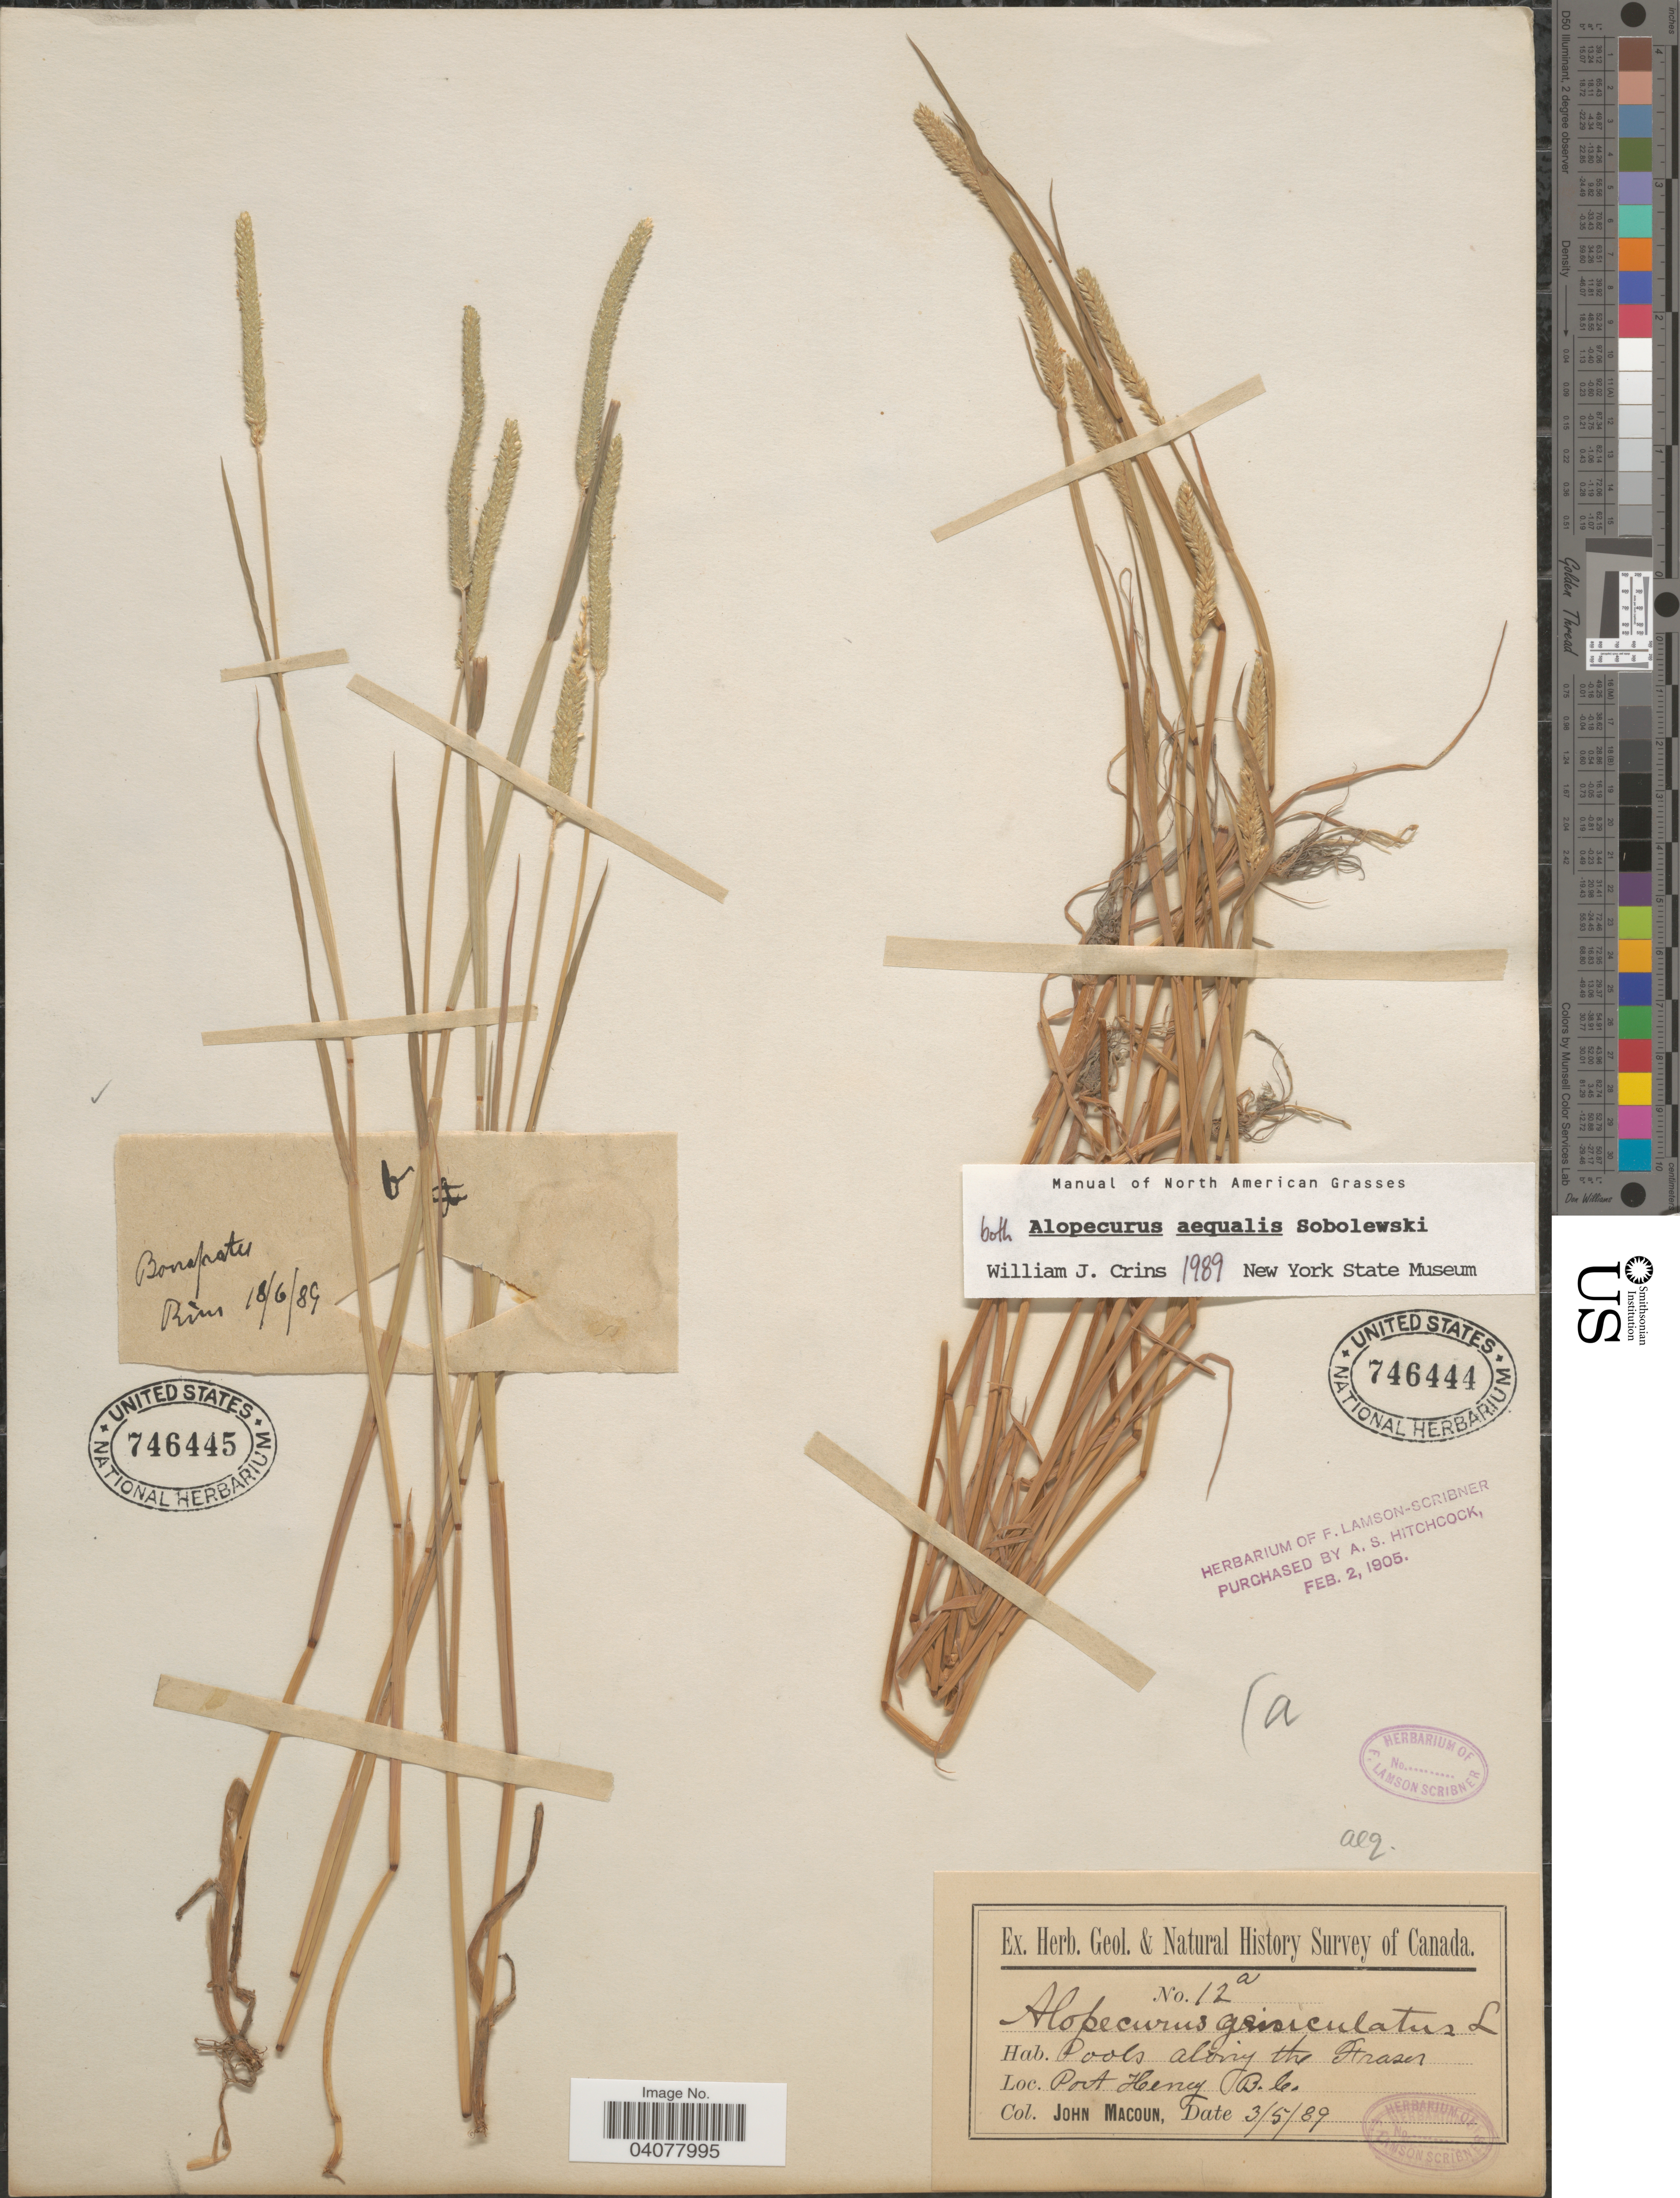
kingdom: Plantae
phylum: Tracheophyta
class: Liliopsida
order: Poales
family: Poaceae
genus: Alopecurus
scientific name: Alopecurus aequalis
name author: Sobol.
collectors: J. Macoun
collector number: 12a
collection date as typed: Transcribed d/m/y: 3/5/89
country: Canada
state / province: British Columbia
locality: Pools along the Fraser. Port Henry.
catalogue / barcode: US 746444